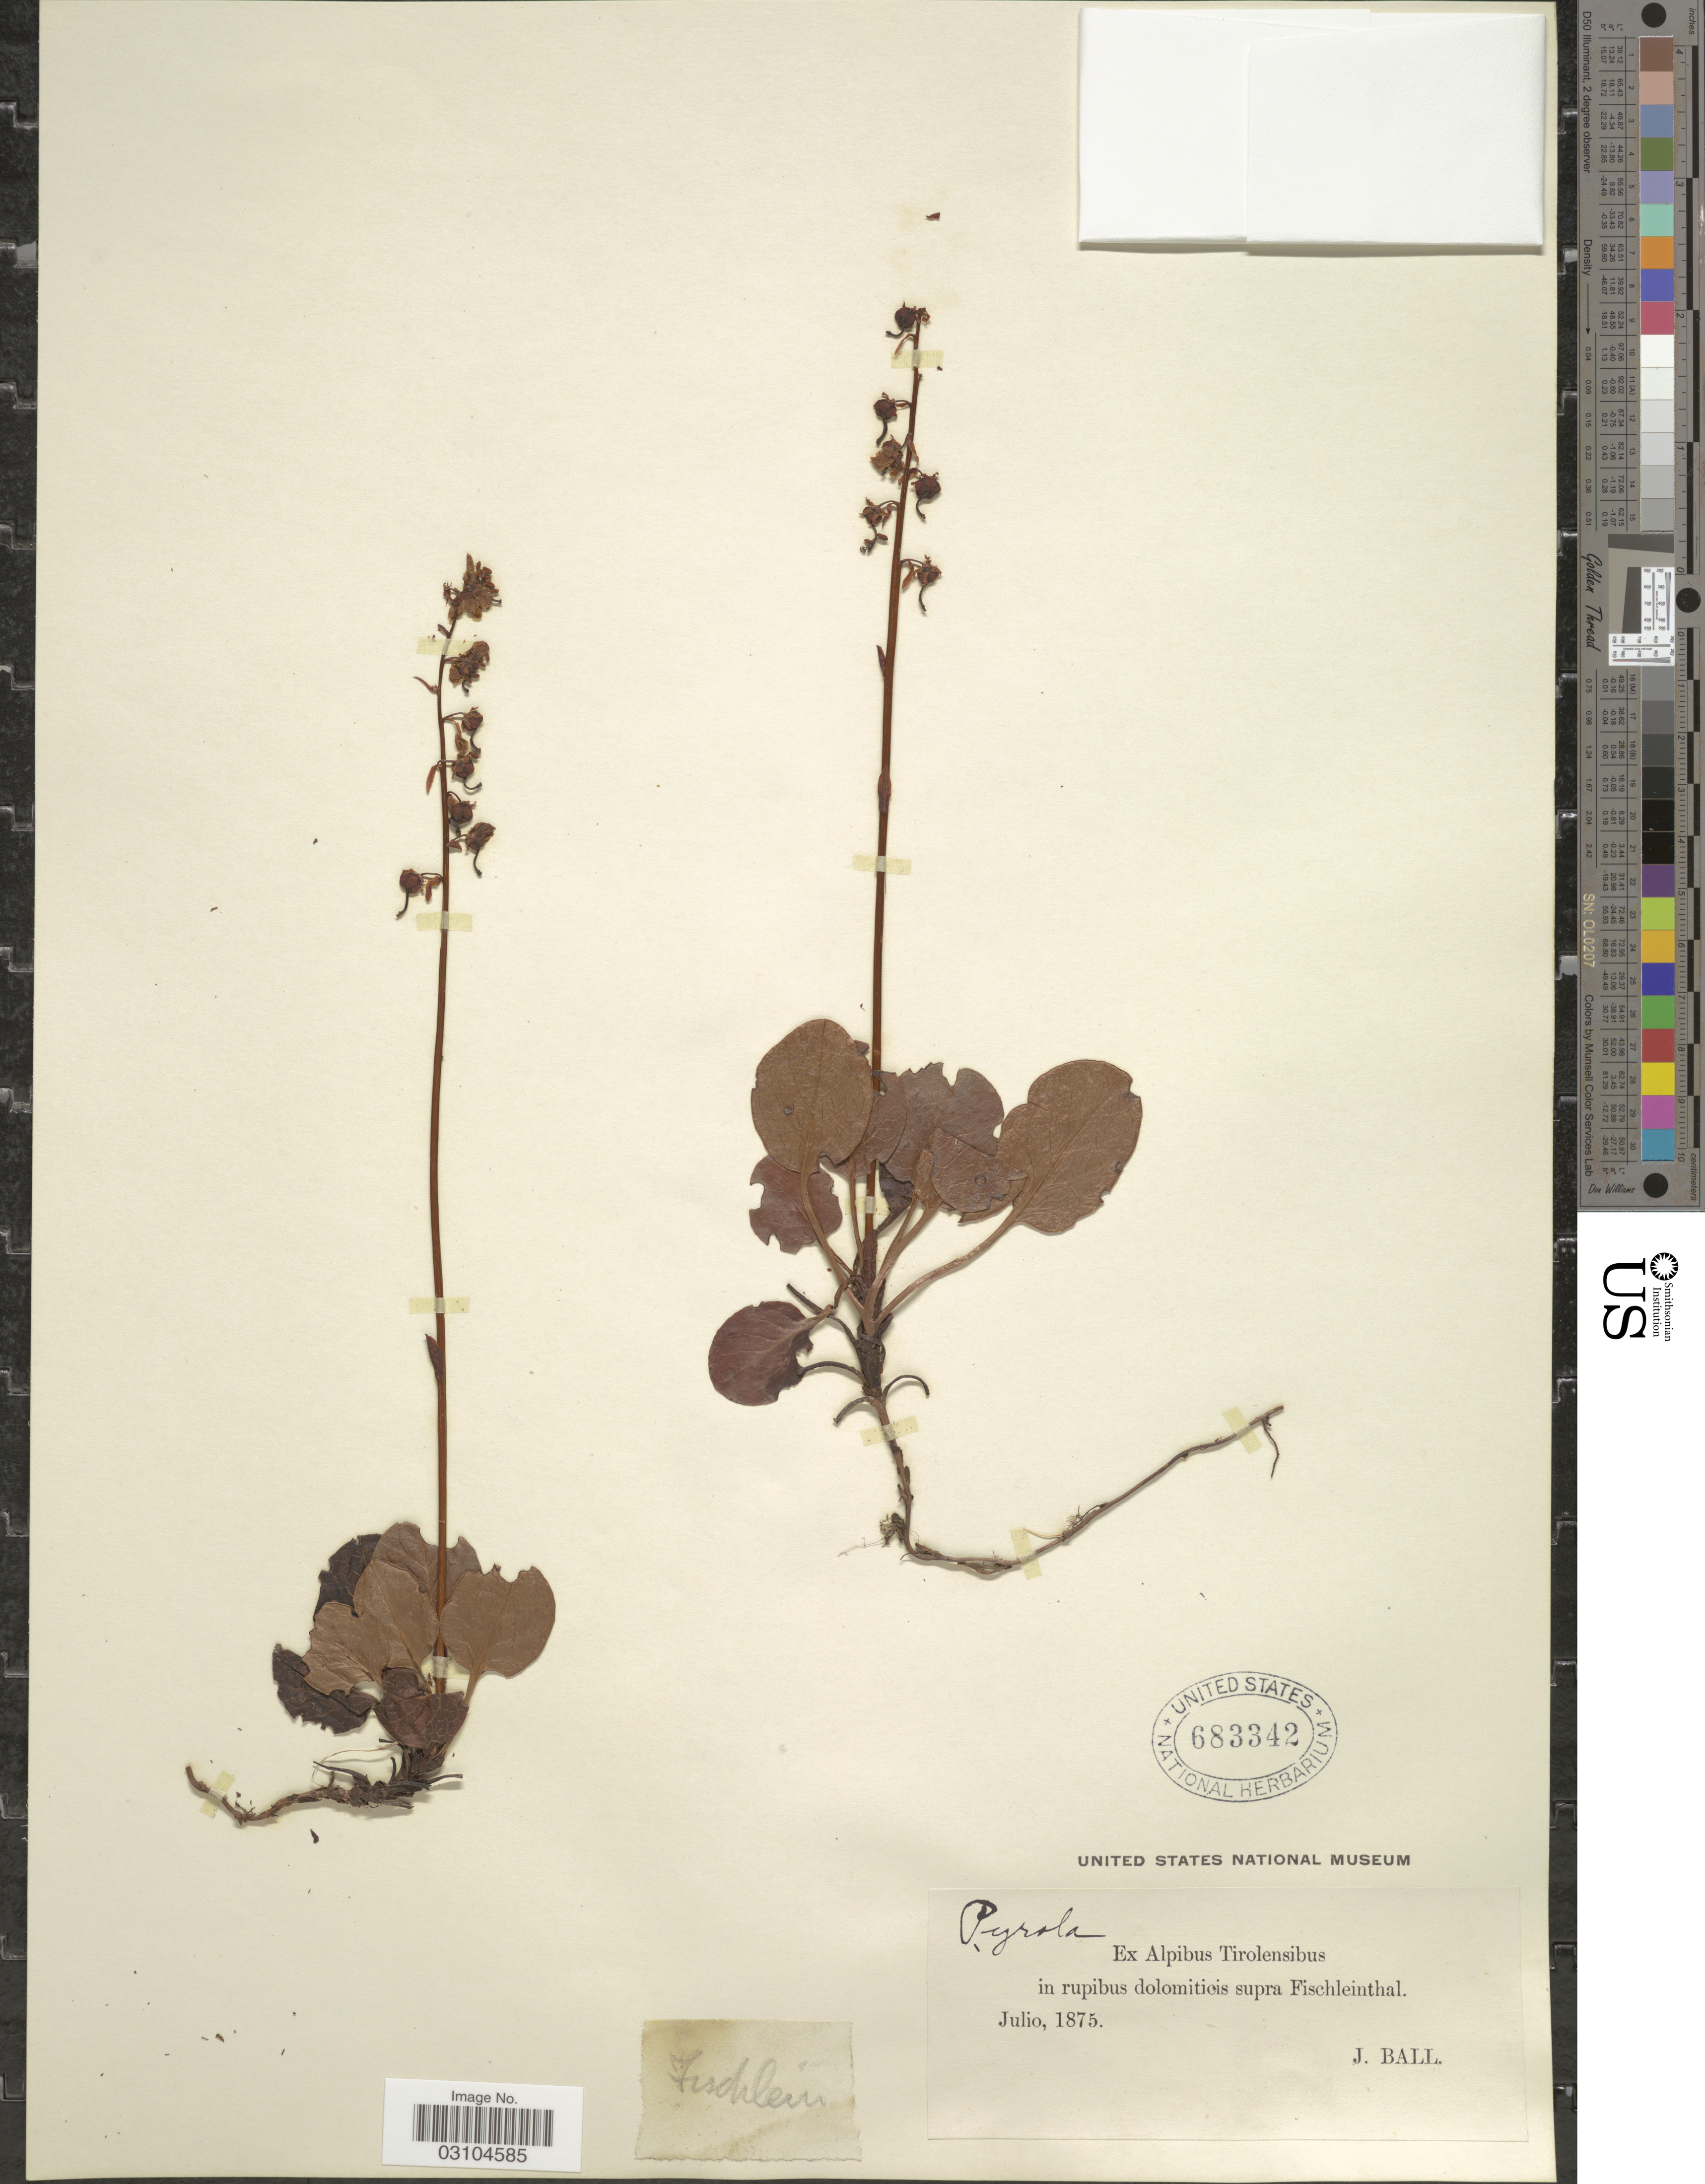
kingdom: Plantae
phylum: Tracheophyta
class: Magnoliopsida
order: Ericales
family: Ericaceae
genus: Pyrola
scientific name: Pyrola minor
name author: L.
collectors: J. Ball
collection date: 1875-07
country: Italy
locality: Ex Alpibus Tirolensibus in rupibus dolomiticis supra Fischleinthal.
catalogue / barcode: US 683342